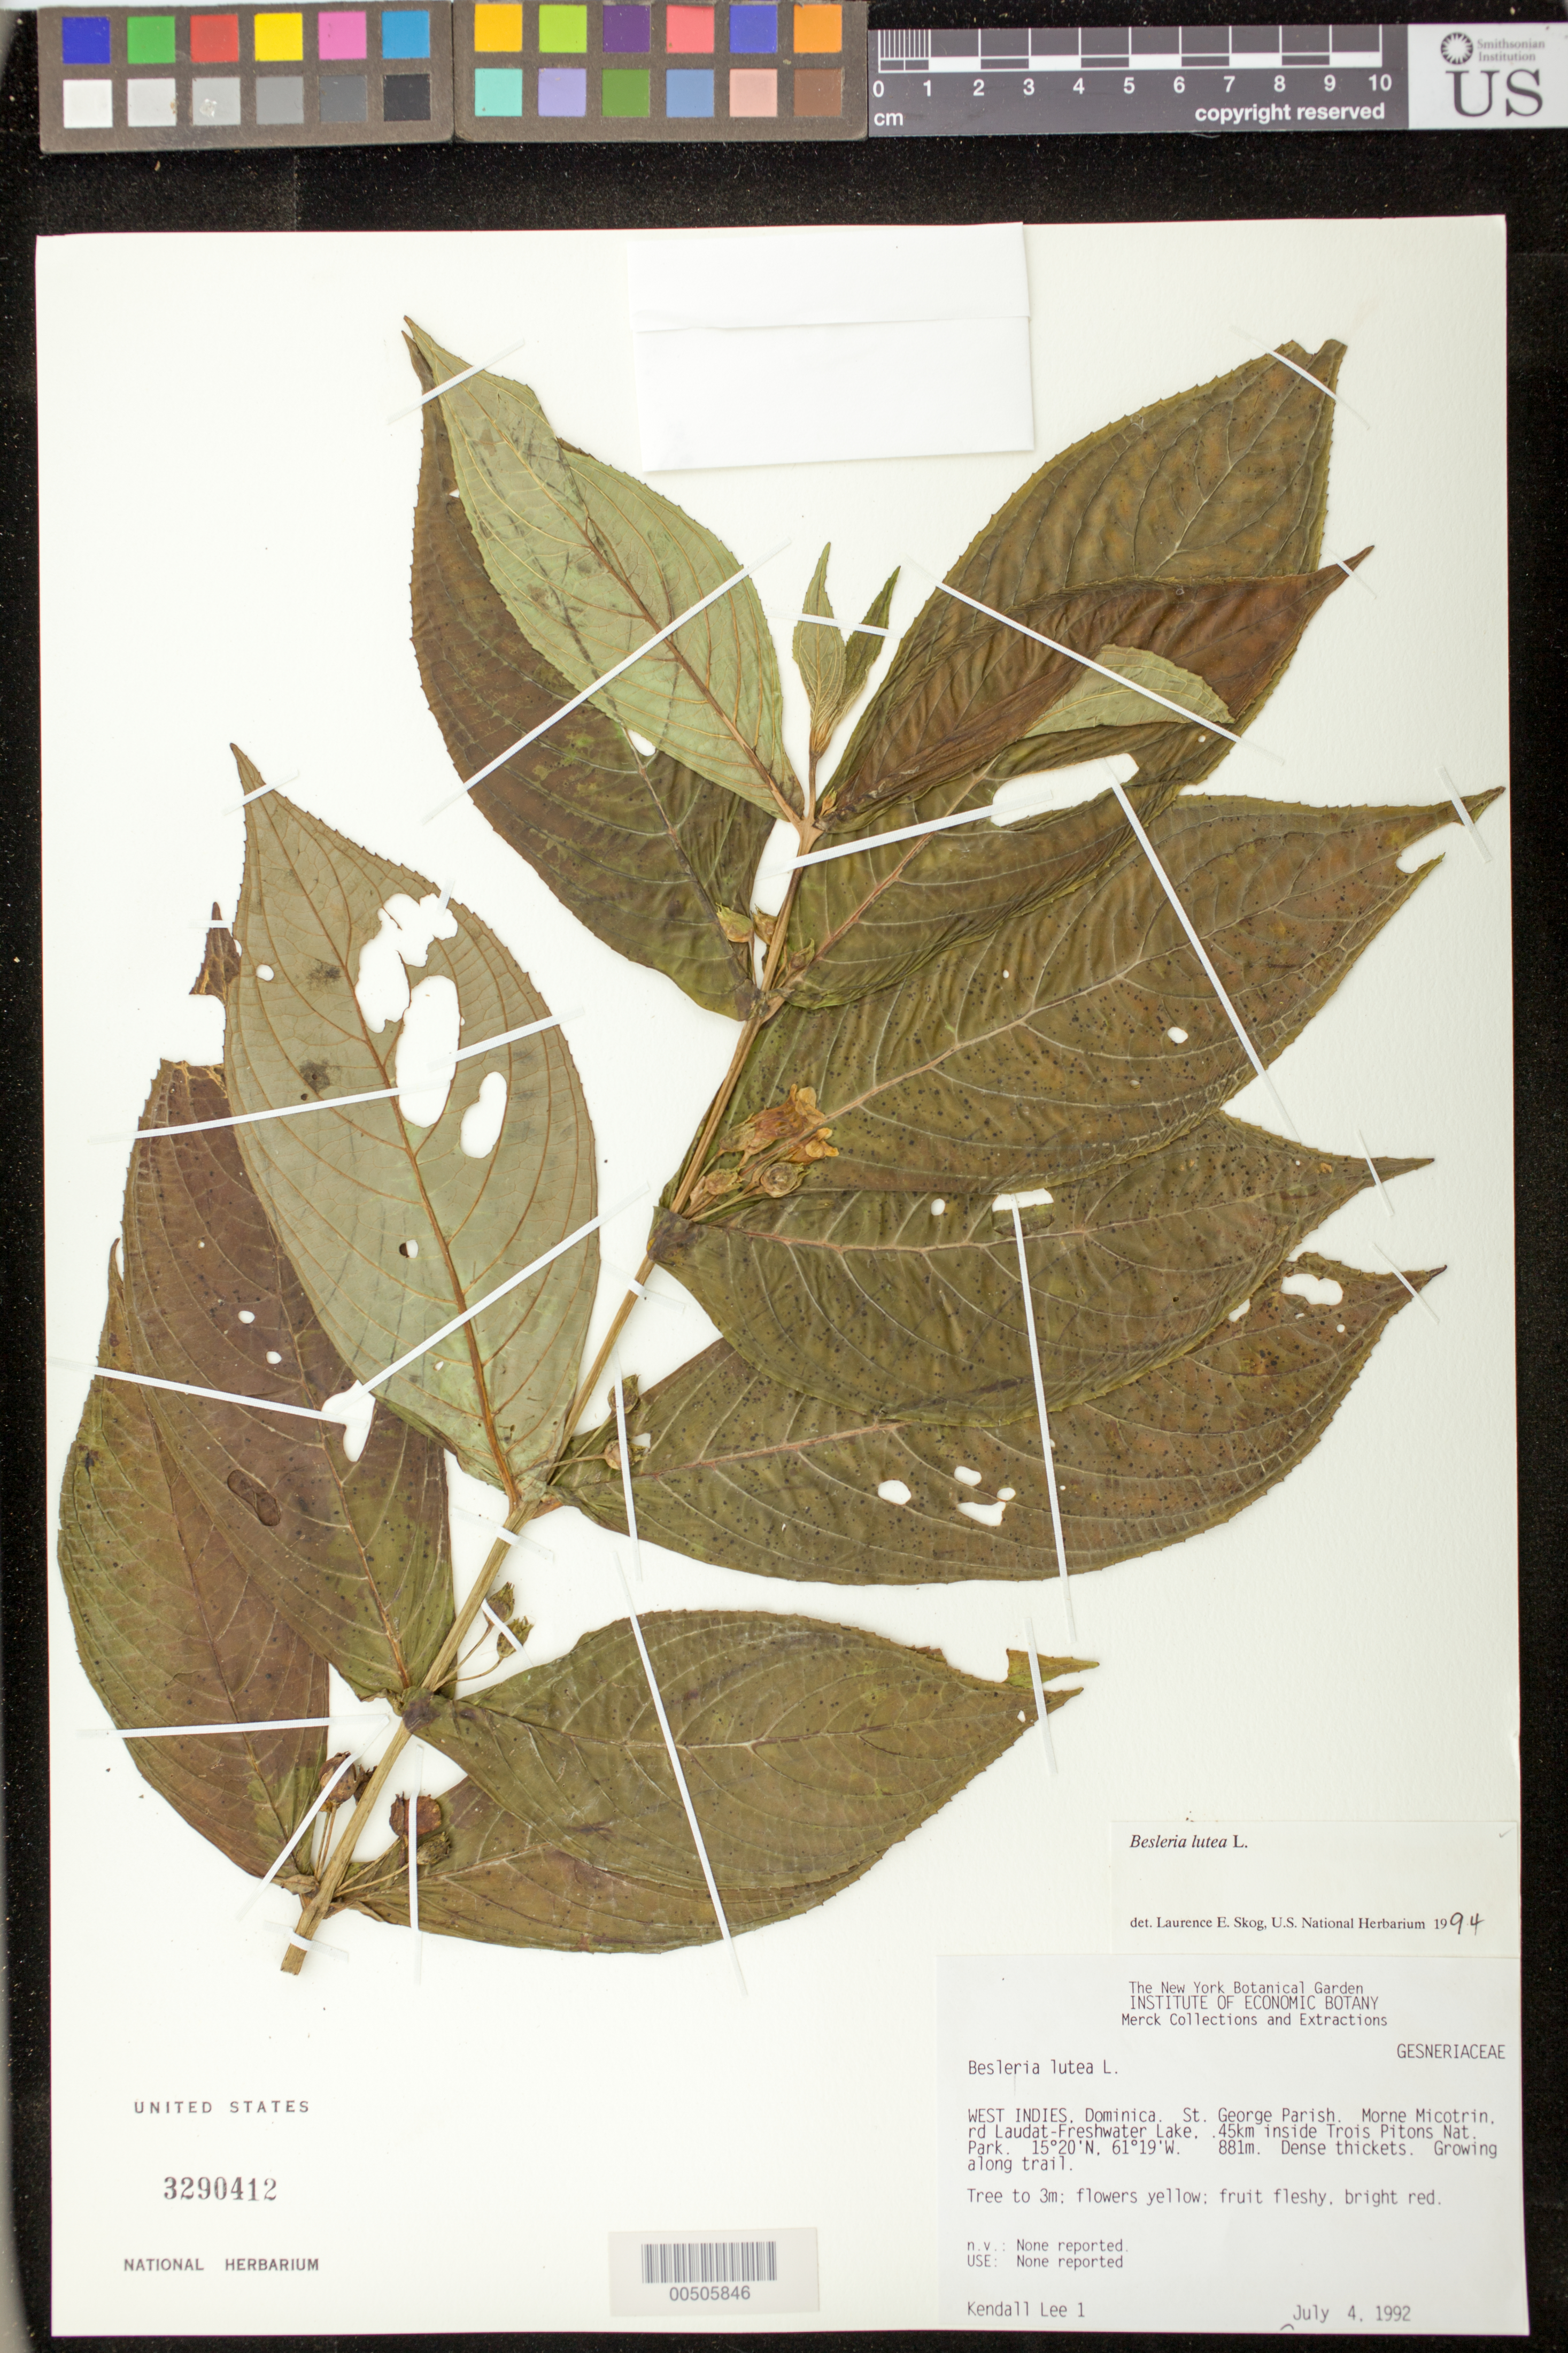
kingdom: Plantae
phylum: Tracheophyta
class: Magnoliopsida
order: Lamiales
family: Gesneriaceae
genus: Besleria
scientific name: Besleria lutea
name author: L.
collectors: K. Lee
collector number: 1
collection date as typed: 04 Jul 1992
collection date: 1992-07-04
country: Dominica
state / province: St. George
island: Dominica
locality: Laudat freshwater lake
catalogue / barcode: US 3290412